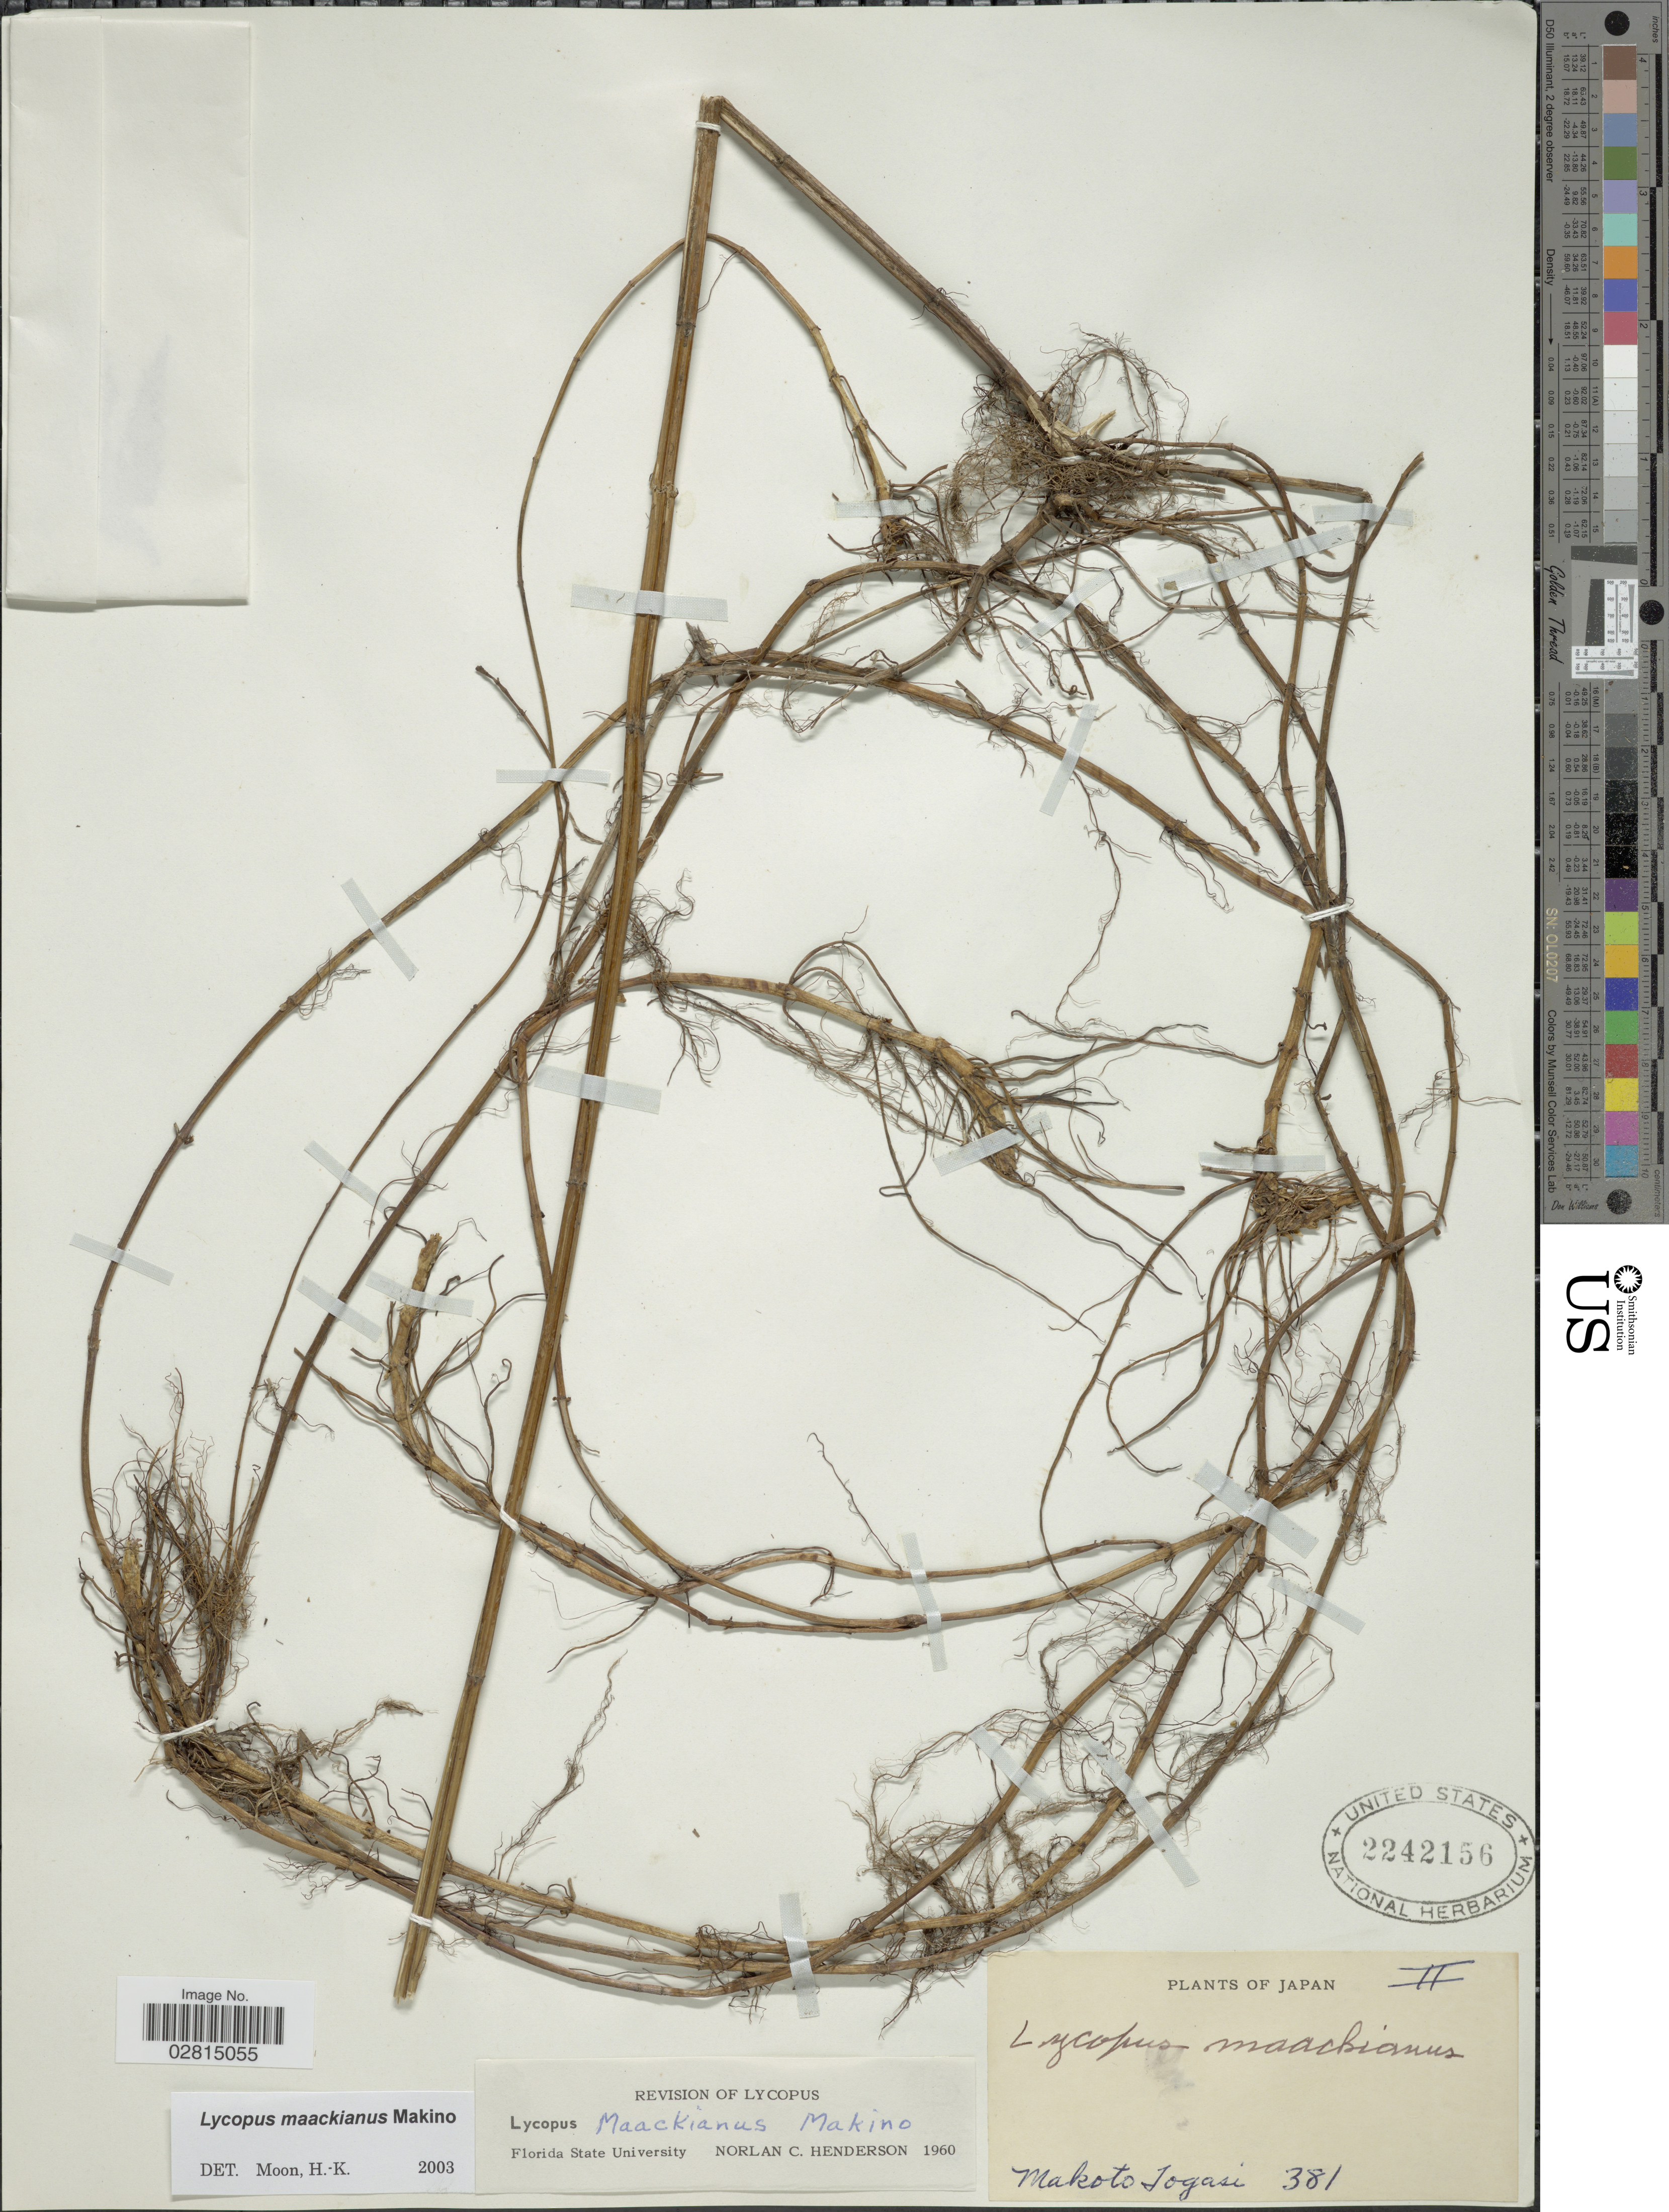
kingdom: Plantae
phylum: Tracheophyta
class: Magnoliopsida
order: Lamiales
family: Lamiaceae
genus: Lycopus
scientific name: Lycopus maackianus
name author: Makino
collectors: M. Togasi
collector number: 381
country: Japan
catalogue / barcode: US 2242156